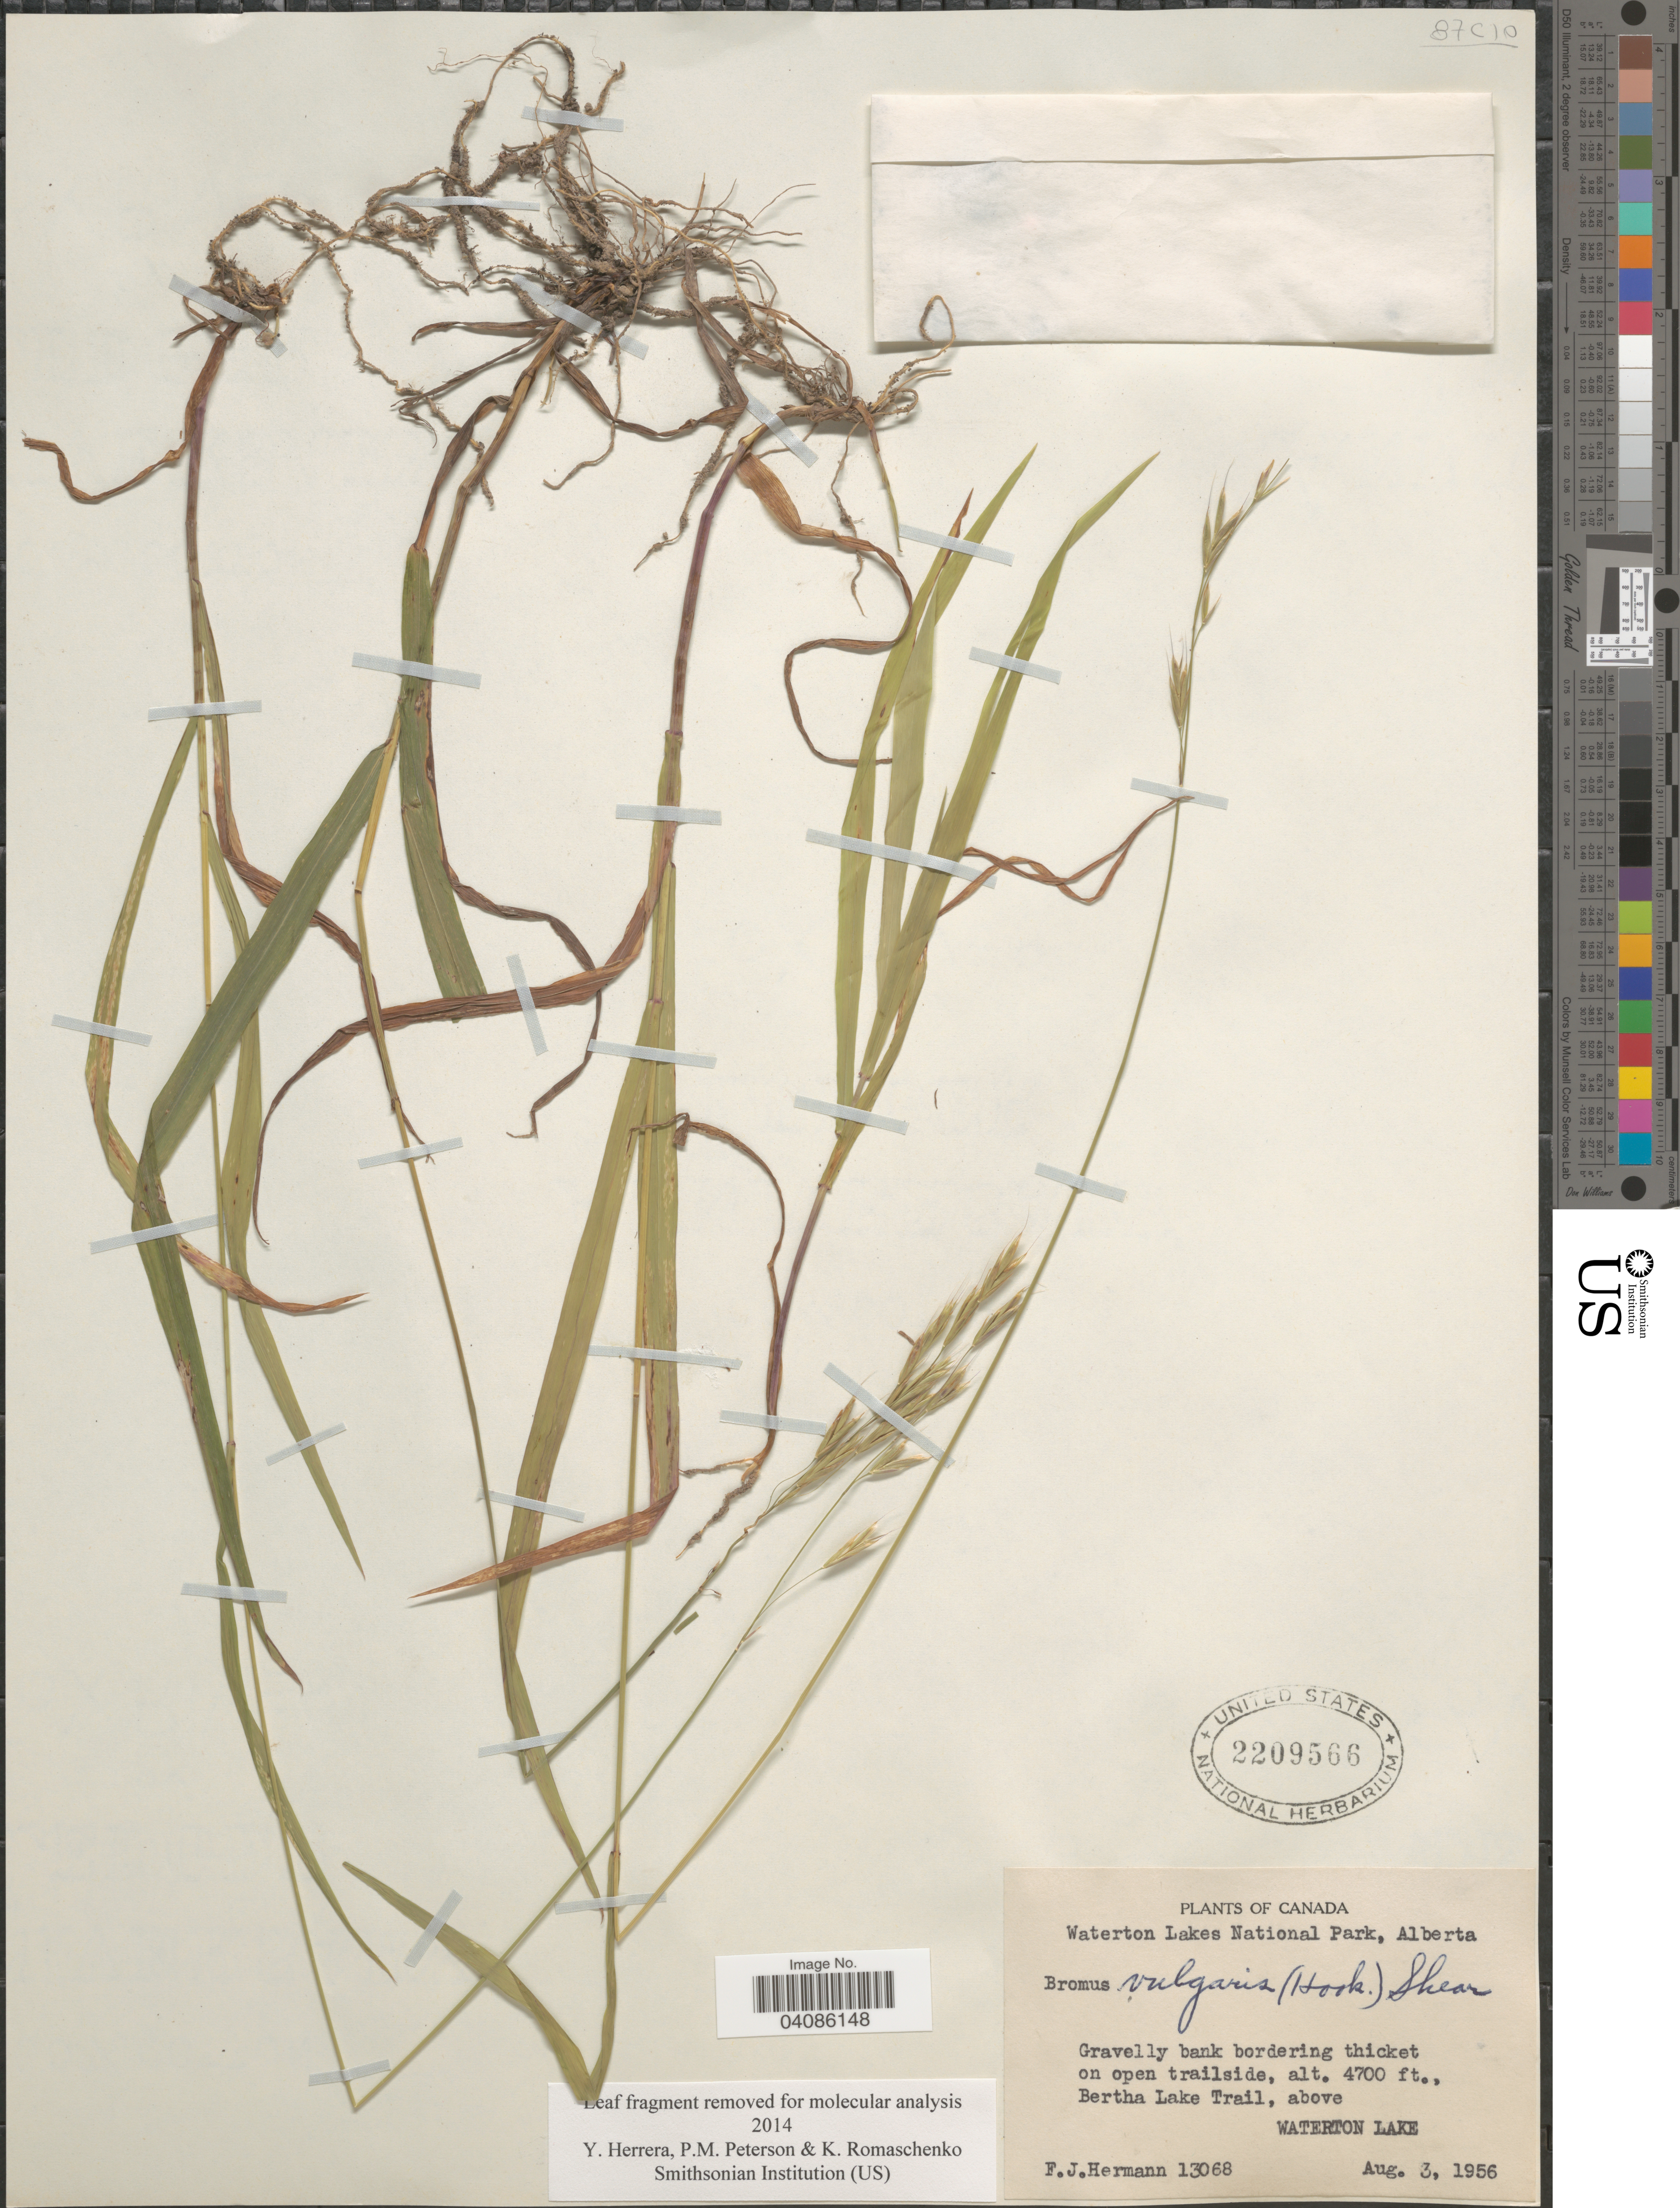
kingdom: Plantae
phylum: Tracheophyta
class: Liliopsida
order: Poales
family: Poaceae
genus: Bromus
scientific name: Bromus vulgaris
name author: (Hook.) Shear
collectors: F. J. Hermann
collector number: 13068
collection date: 1956-08-03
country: Canada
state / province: Alberta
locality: Waterton Lakes National Park. Gravelly bank bordering thicket on open trailside. Bertha Lake Trail, above Waterton Lake.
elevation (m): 1433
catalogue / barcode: US 2209566